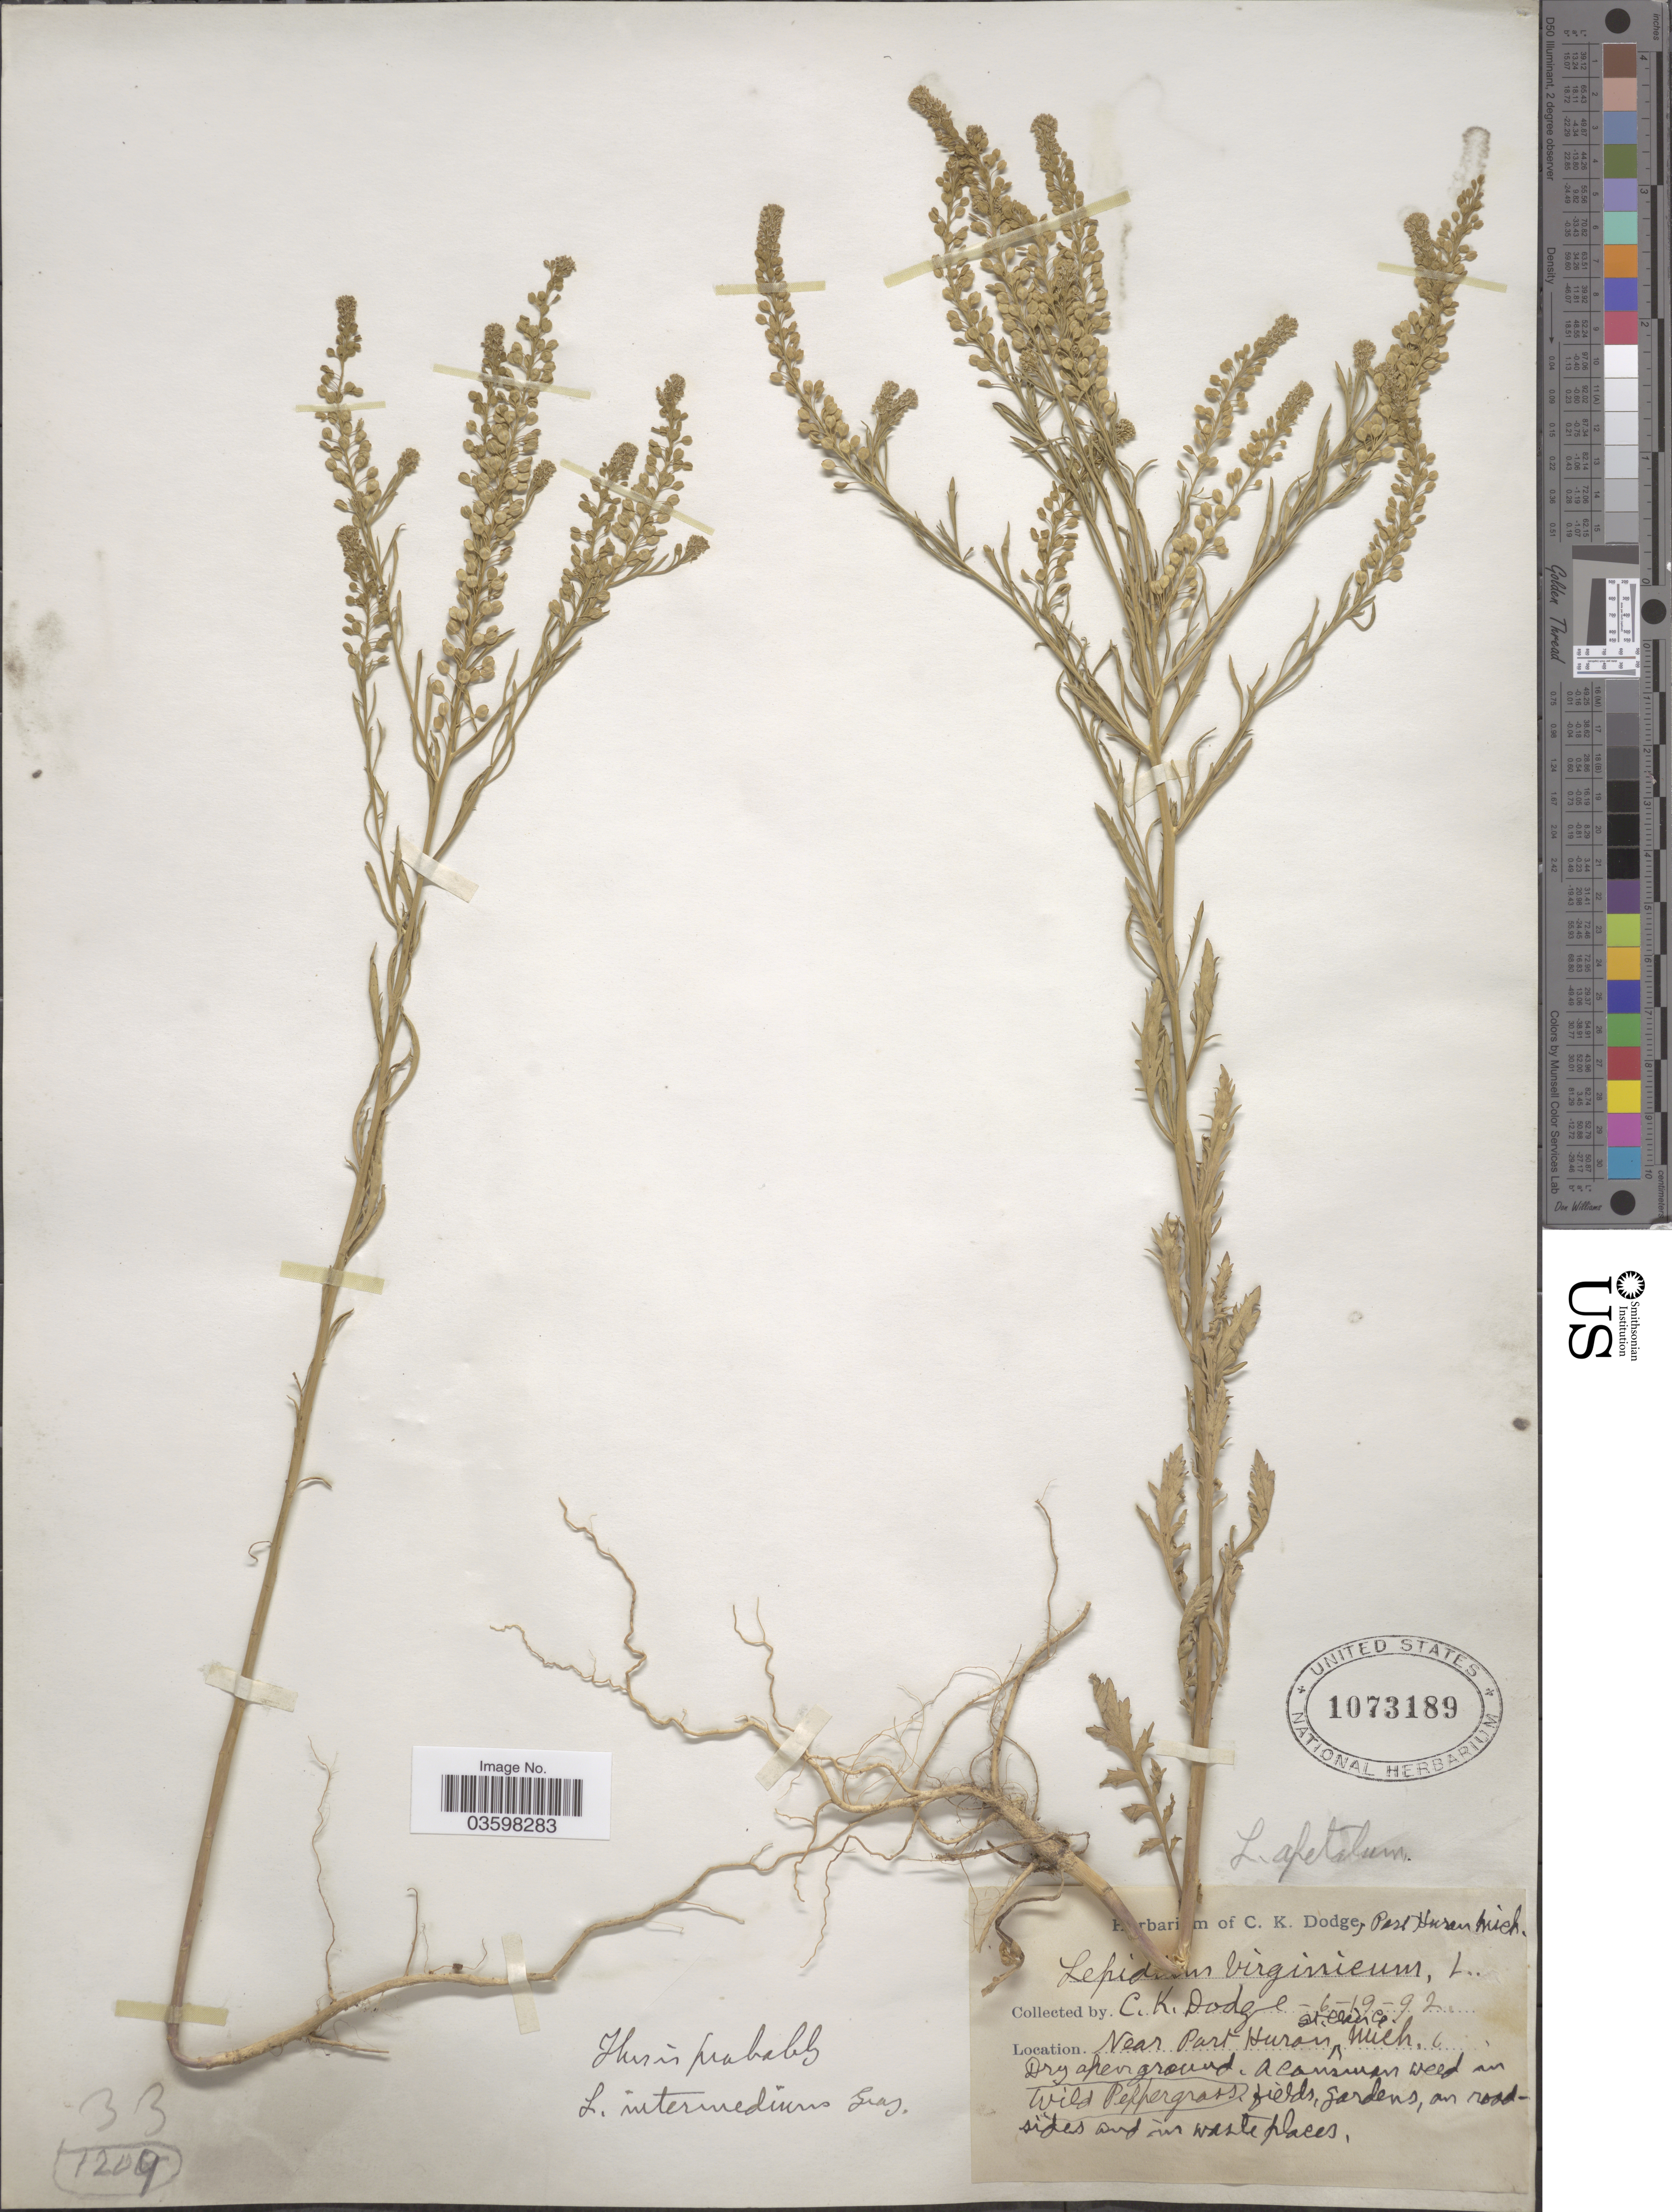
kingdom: Plantae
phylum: Tracheophyta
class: Magnoliopsida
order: Brassicales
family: Brassicaceae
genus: Lepidium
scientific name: Lepidium densiflorum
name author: Schrad.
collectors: C. Dodge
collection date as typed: Transcribed d/m/y: 19/6/92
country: United States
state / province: Michigan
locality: Near Port Huron. St. Clair Co.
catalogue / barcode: US 1073189